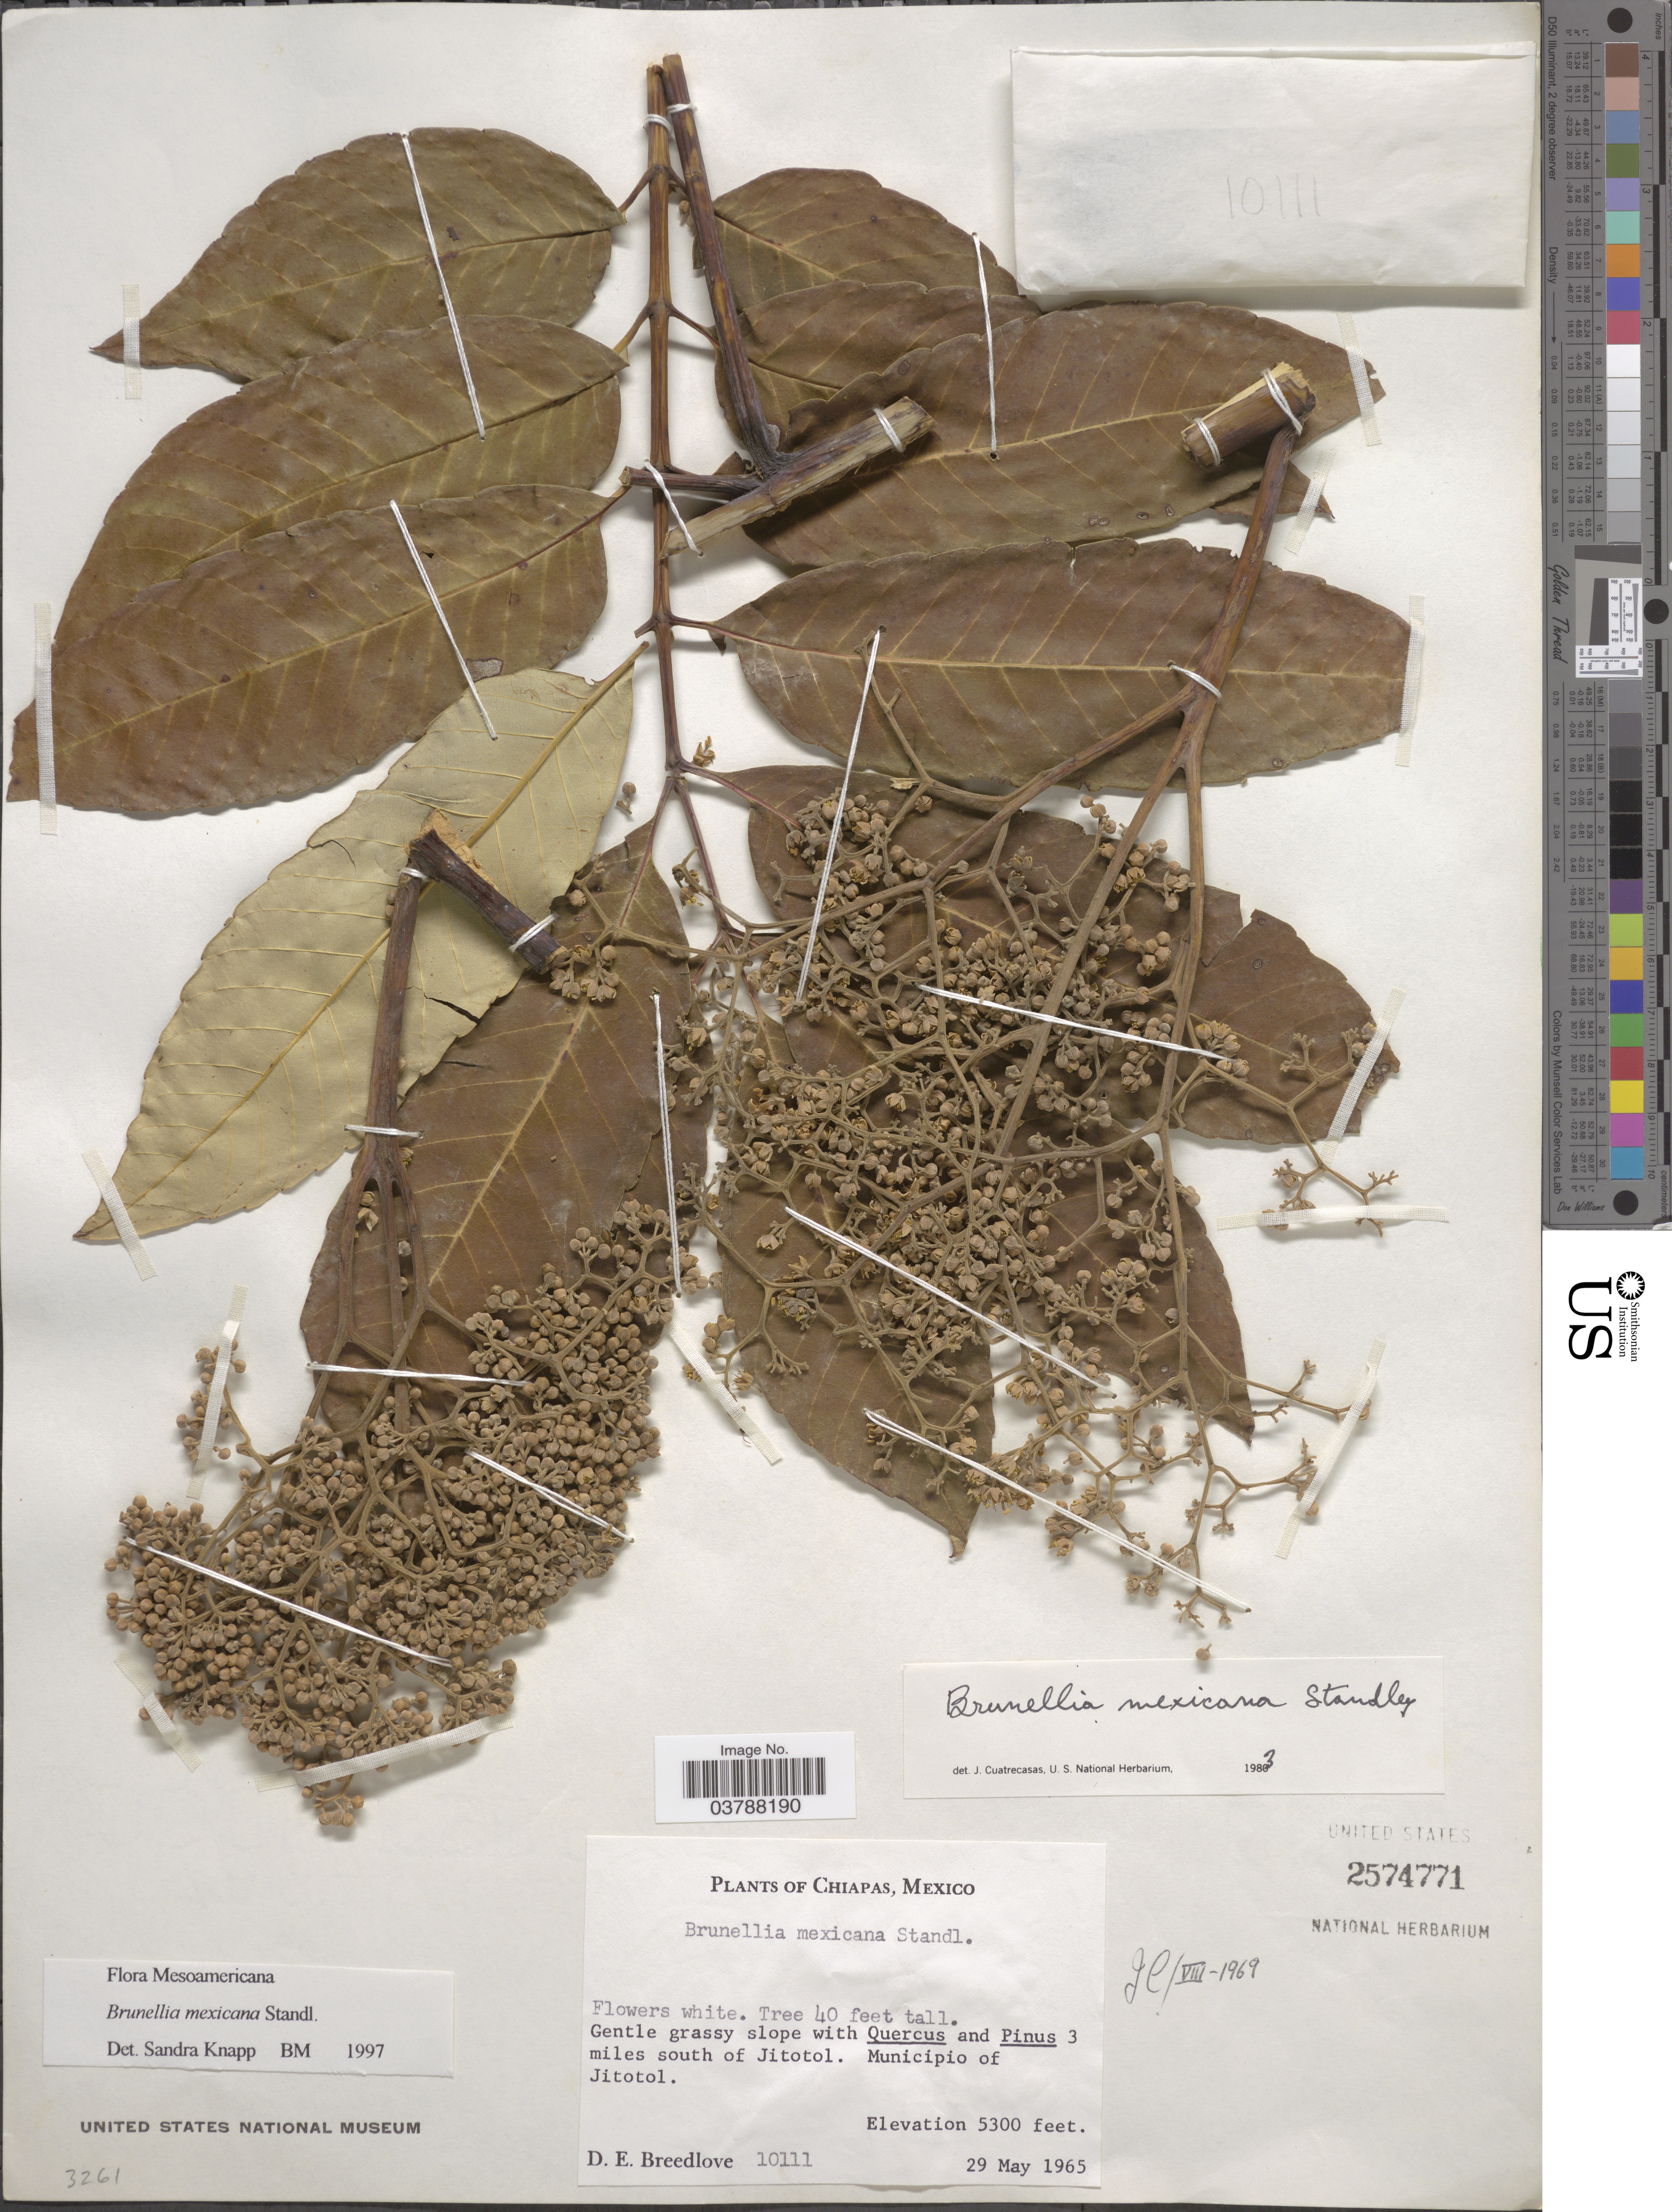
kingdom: Plantae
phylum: Tracheophyta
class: Magnoliopsida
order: Oxalidales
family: Brunelliaceae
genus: Brunellia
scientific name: Brunellia mexicana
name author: Standl.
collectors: D. E. Breedlove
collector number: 10111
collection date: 1965-05-29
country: Mexico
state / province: Chiapas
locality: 3 miles south of Jitotol. Municipio of Jitotol.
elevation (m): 1615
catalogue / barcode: US 2574771